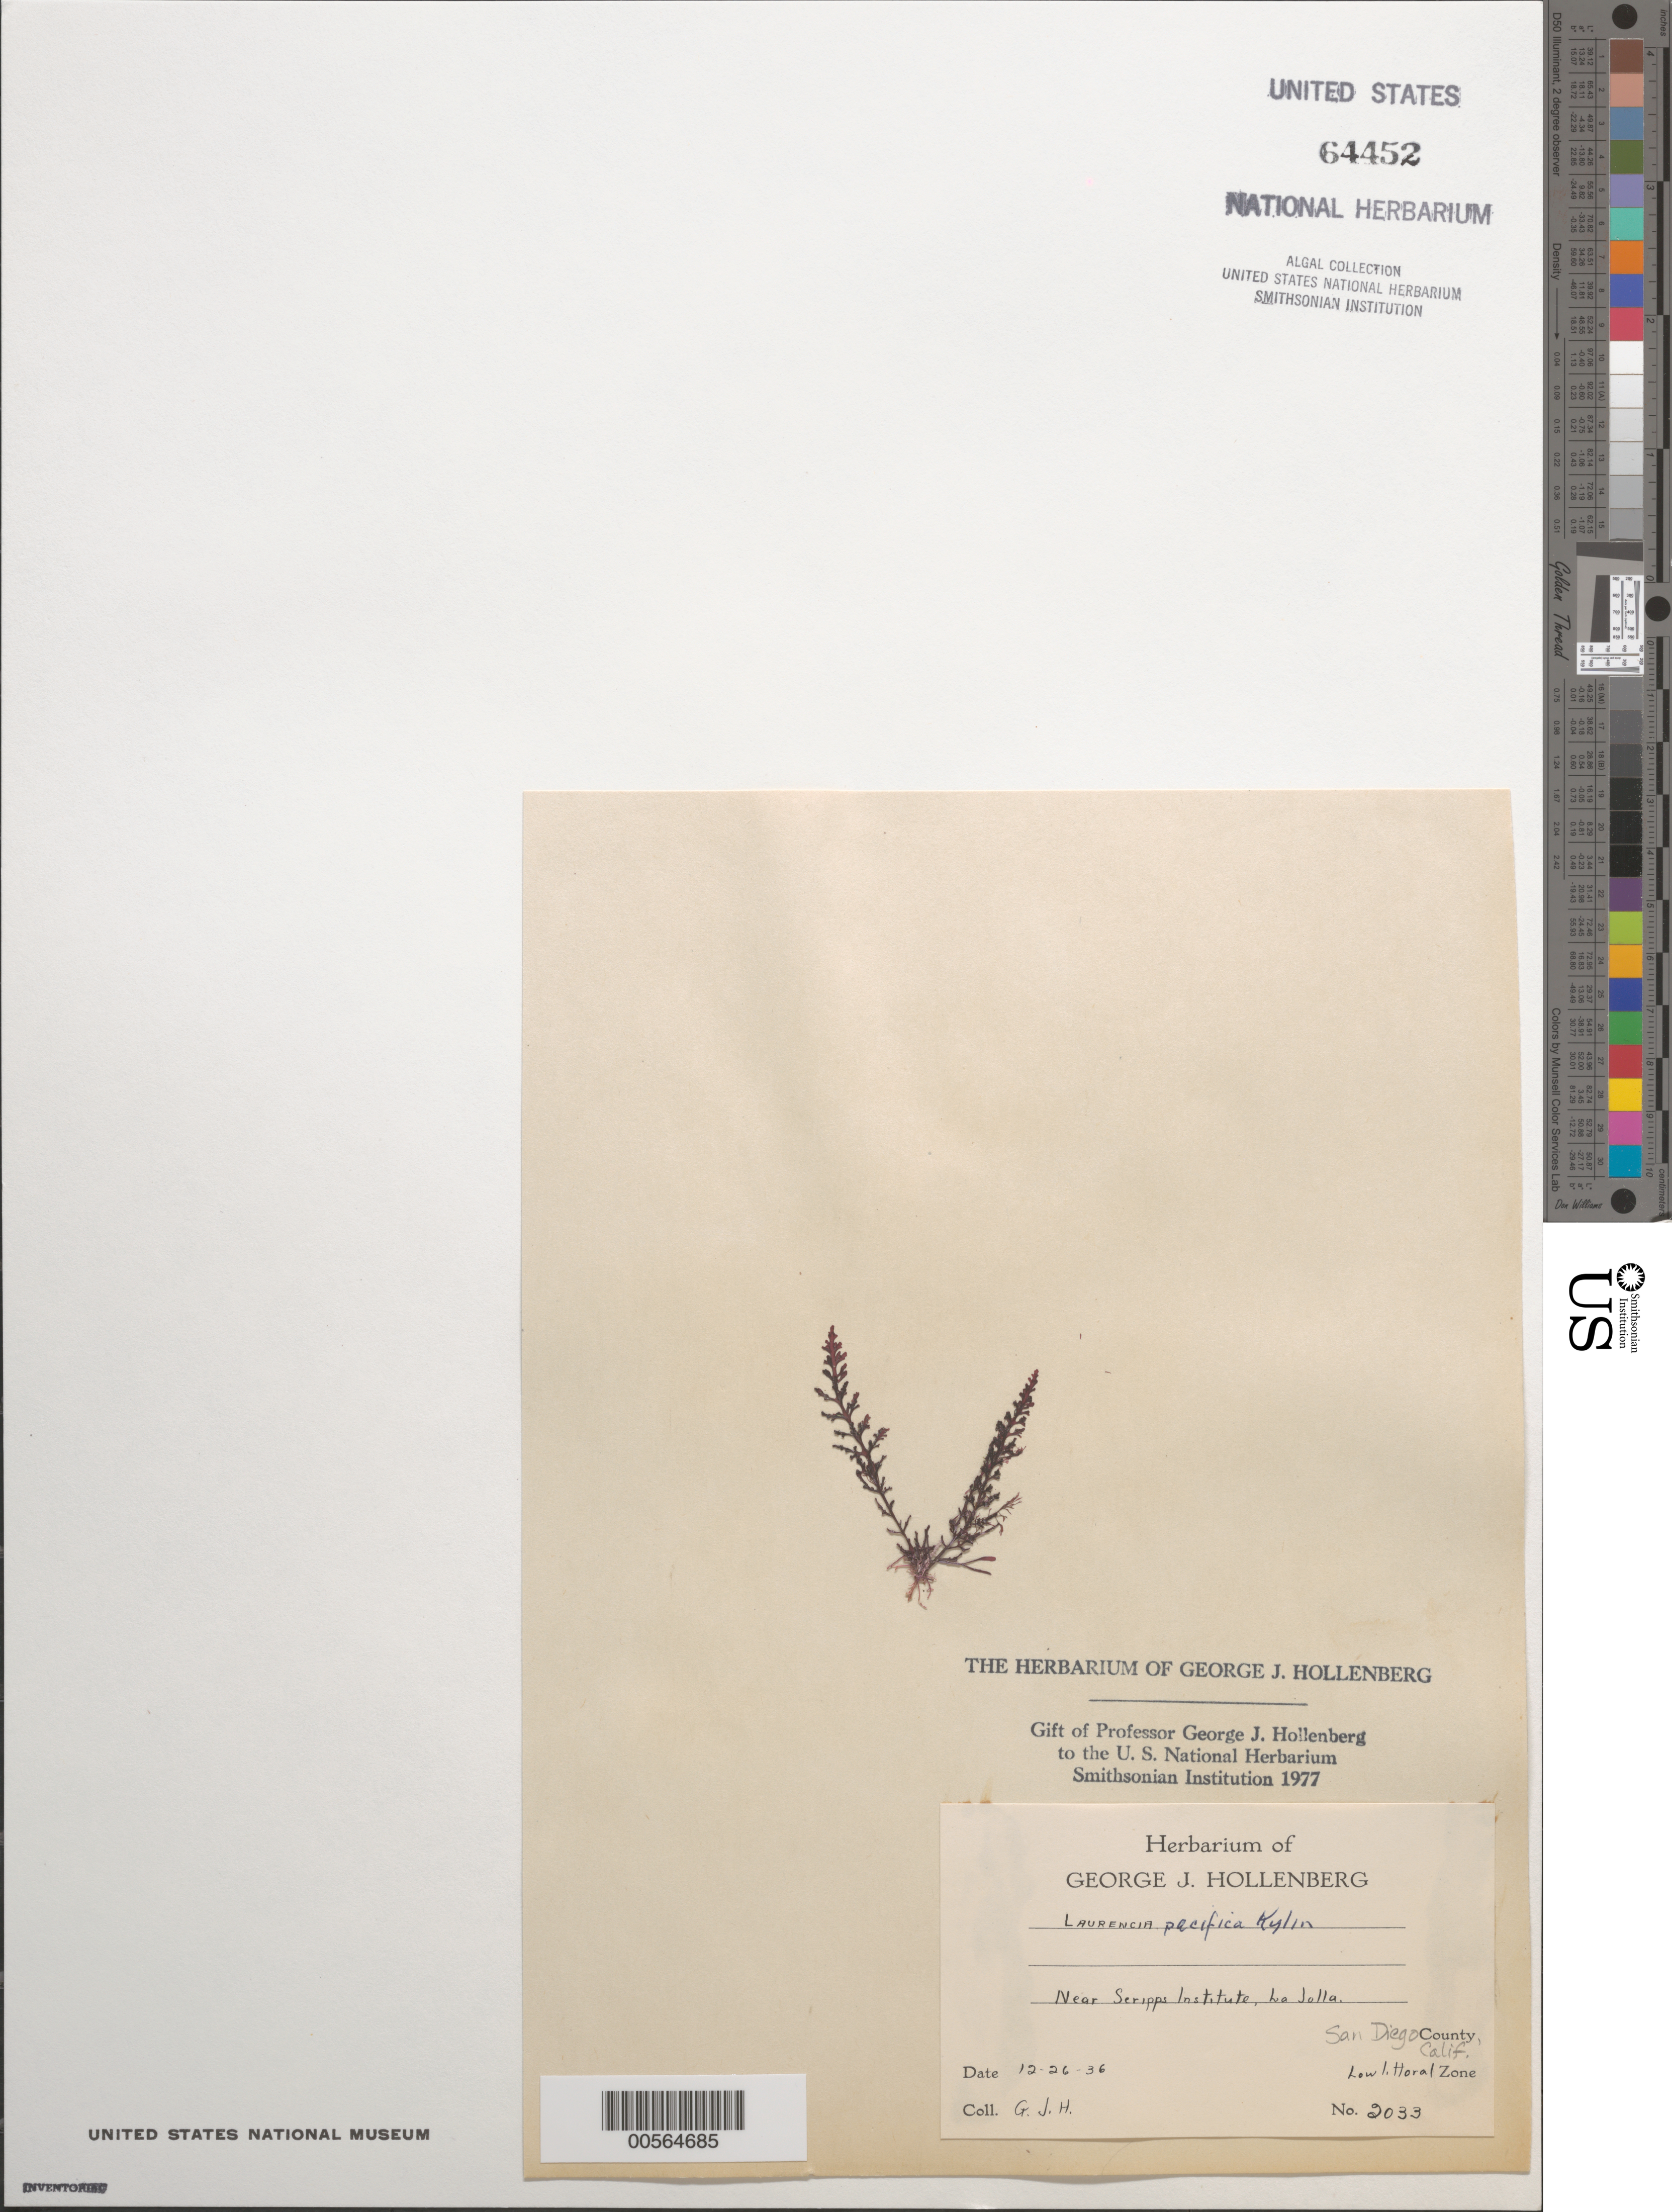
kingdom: Plantae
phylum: Rhodophyta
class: Florideophyceae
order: Ceramiales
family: Rhodomelaceae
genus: Laurencia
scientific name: Laurencia pacifica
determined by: Hollenberg, George J.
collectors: G. Hollenberg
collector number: GJH 2033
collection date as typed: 26 Dec 1936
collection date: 1936-12-26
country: United States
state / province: California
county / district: San Diego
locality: La Jolla, near Scripps Institution of Oceanography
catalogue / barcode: US 64452